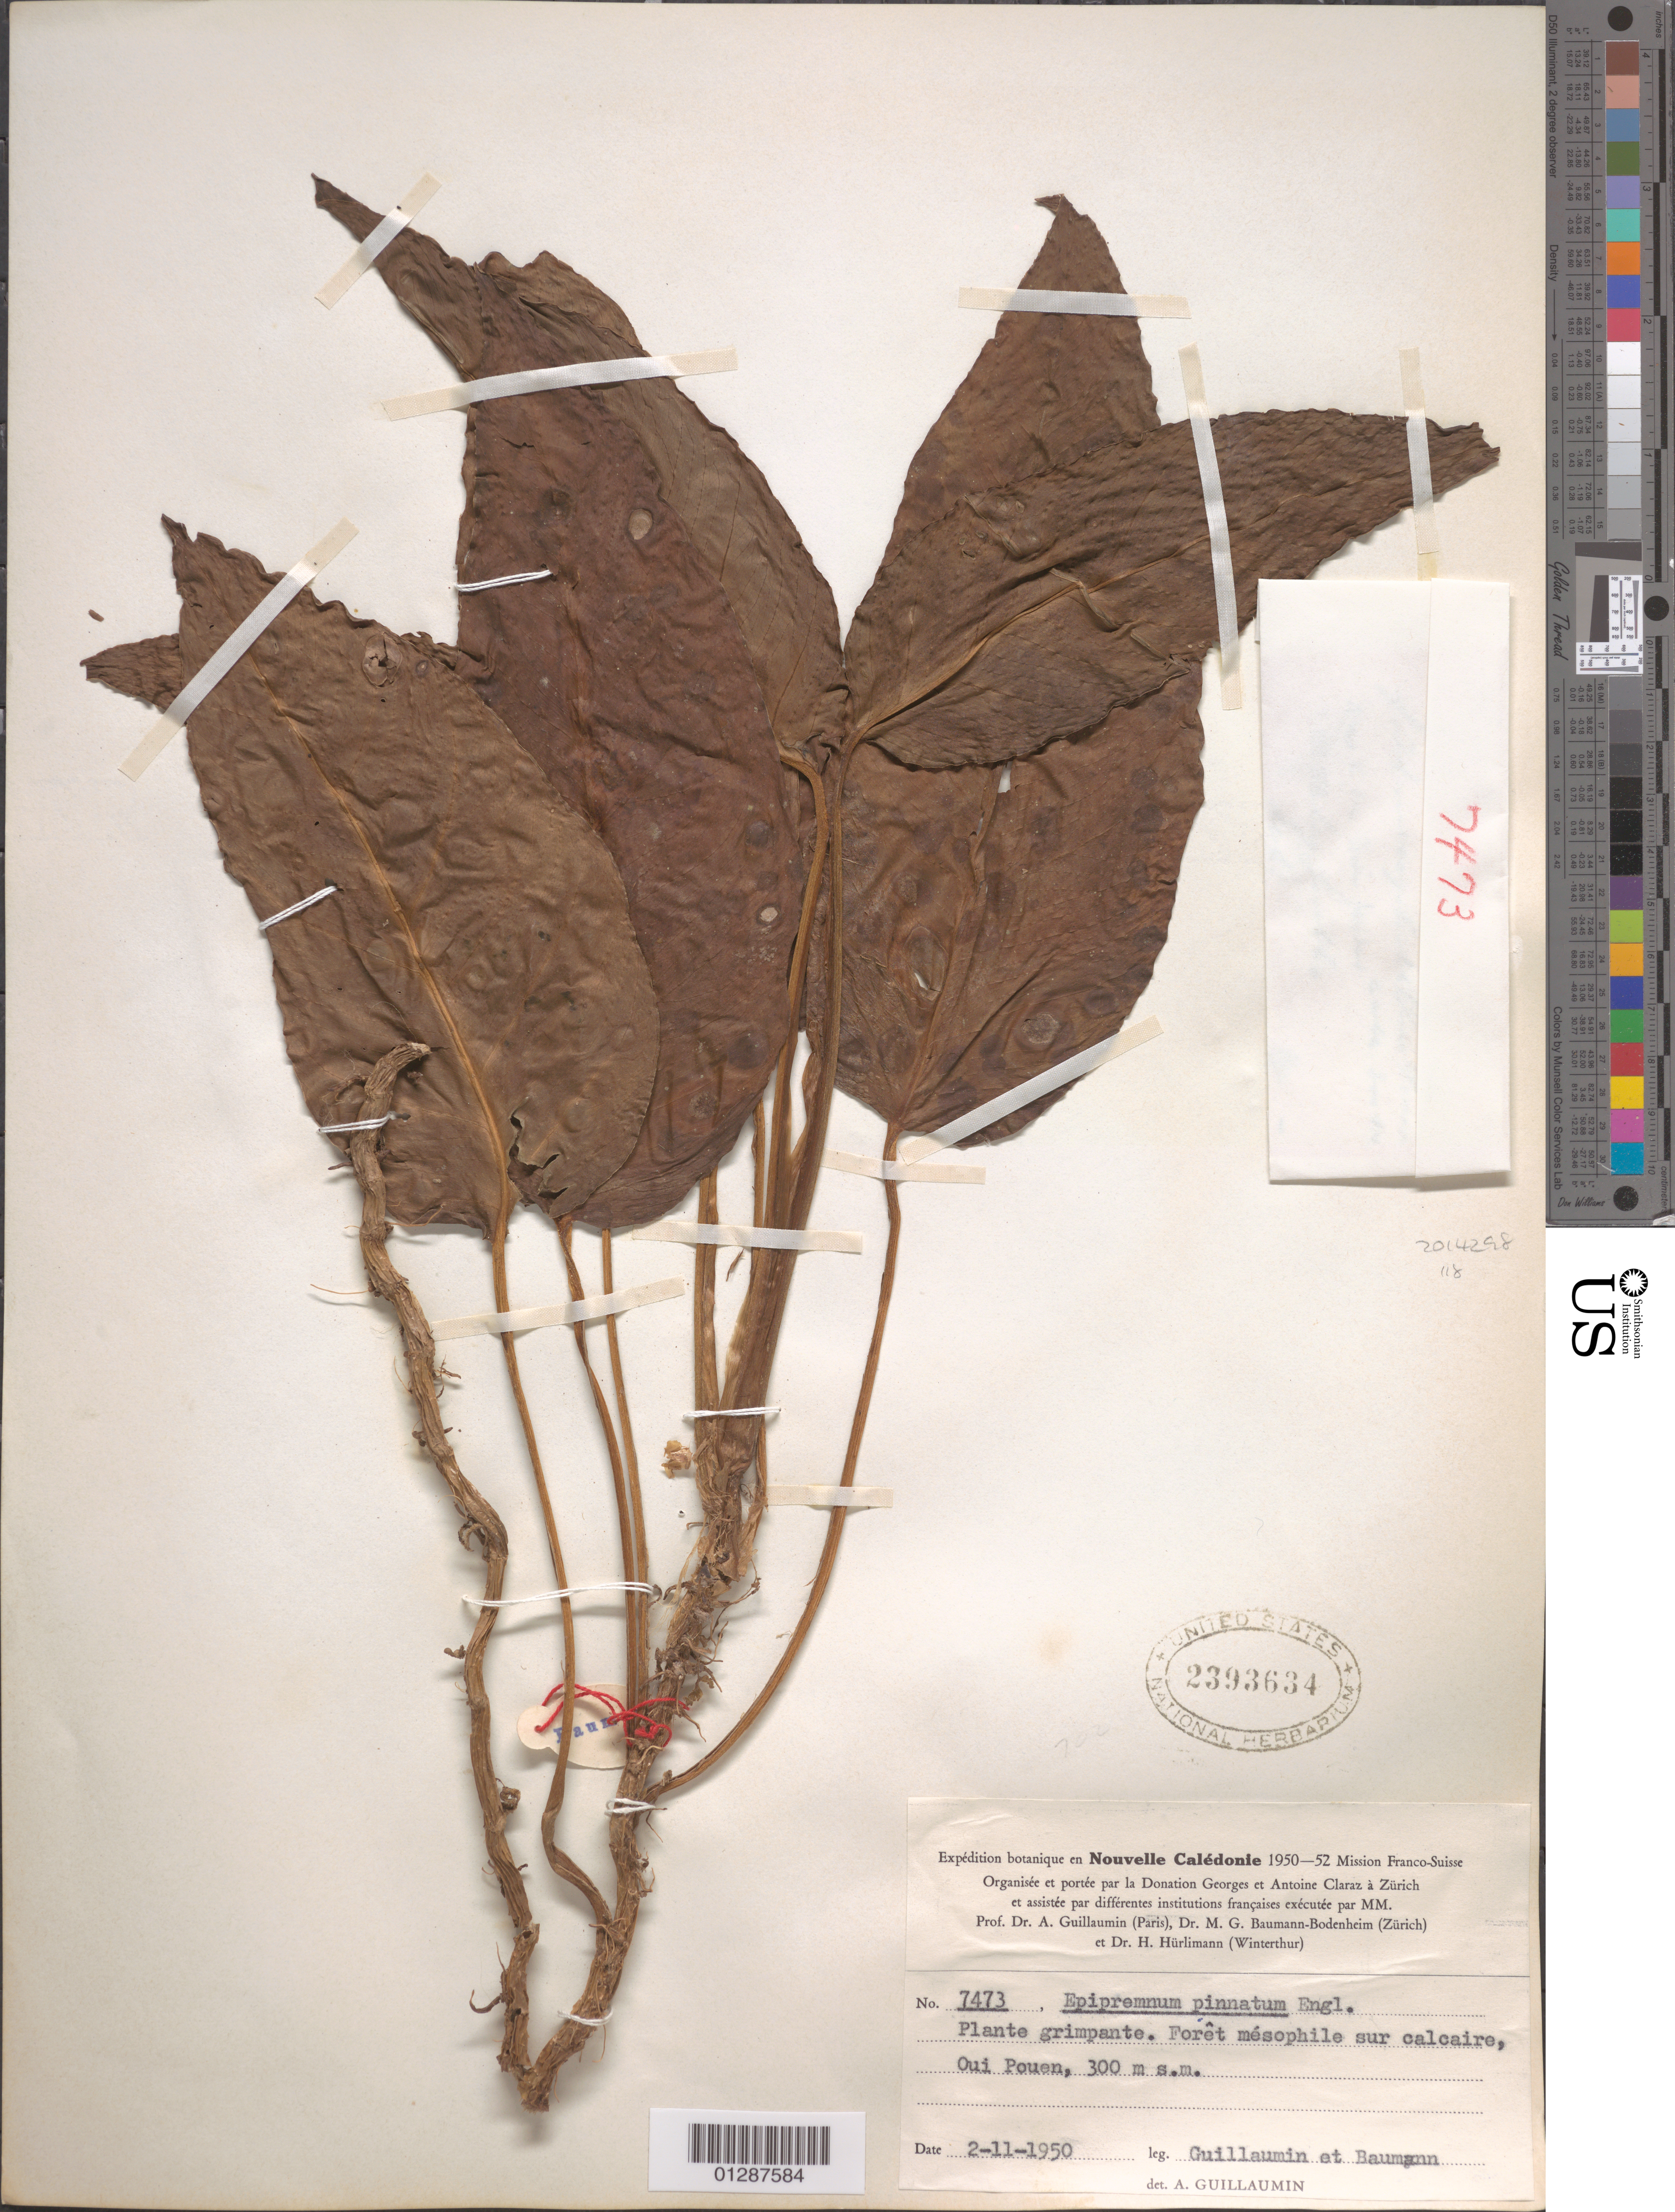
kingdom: Plantae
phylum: Tracheophyta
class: Liliopsida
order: Alismatales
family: Araceae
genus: Epipremnum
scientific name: Epipremnum pinnatum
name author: (L.) Engl.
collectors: A. Guillaumin & M. G. Baumann-Bodenheim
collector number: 7473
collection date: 1950-11-02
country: New Caledonia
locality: Nouvelle Calédonie. Forêt mésophile sur calcaire, Oui Pouen.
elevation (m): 300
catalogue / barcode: US 2393634